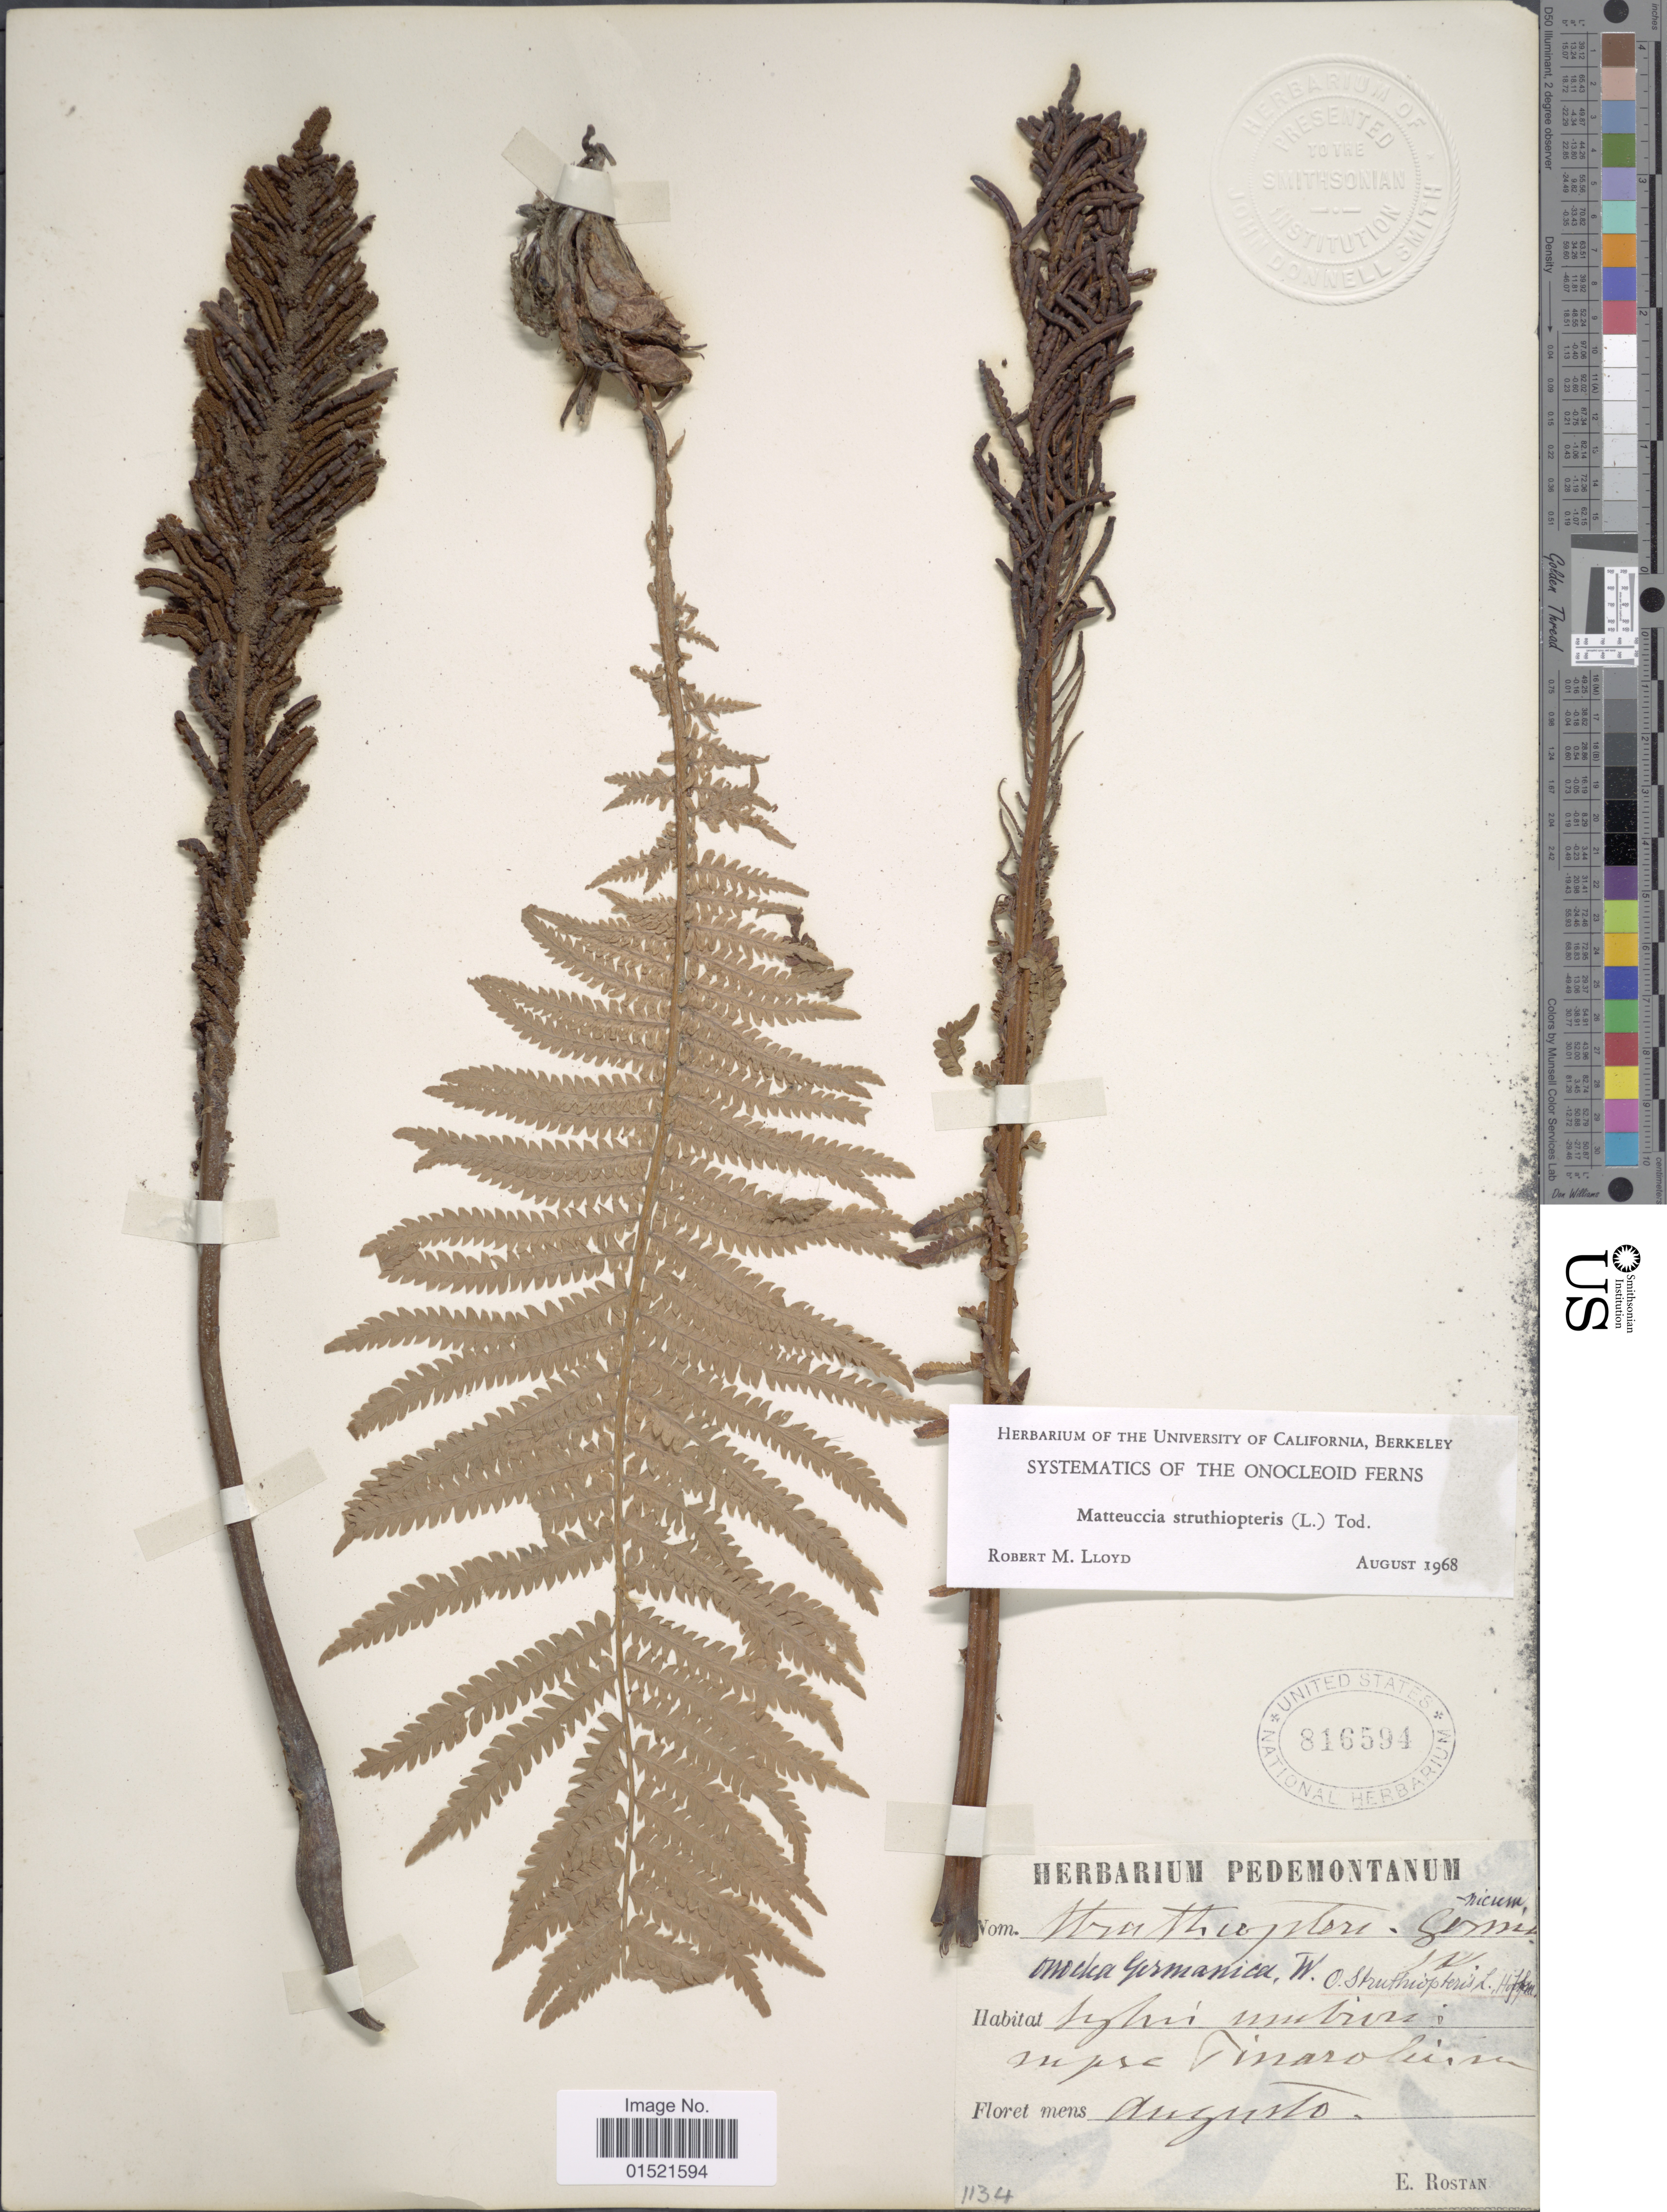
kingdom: Plantae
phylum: Tracheophyta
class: Polypodiopsida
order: Polypodiales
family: Onocleaceae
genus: Matteuccia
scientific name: Matteuccia struthiopteris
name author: (L.) Tod.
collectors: E. Rostan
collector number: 1134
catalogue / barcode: US 816594